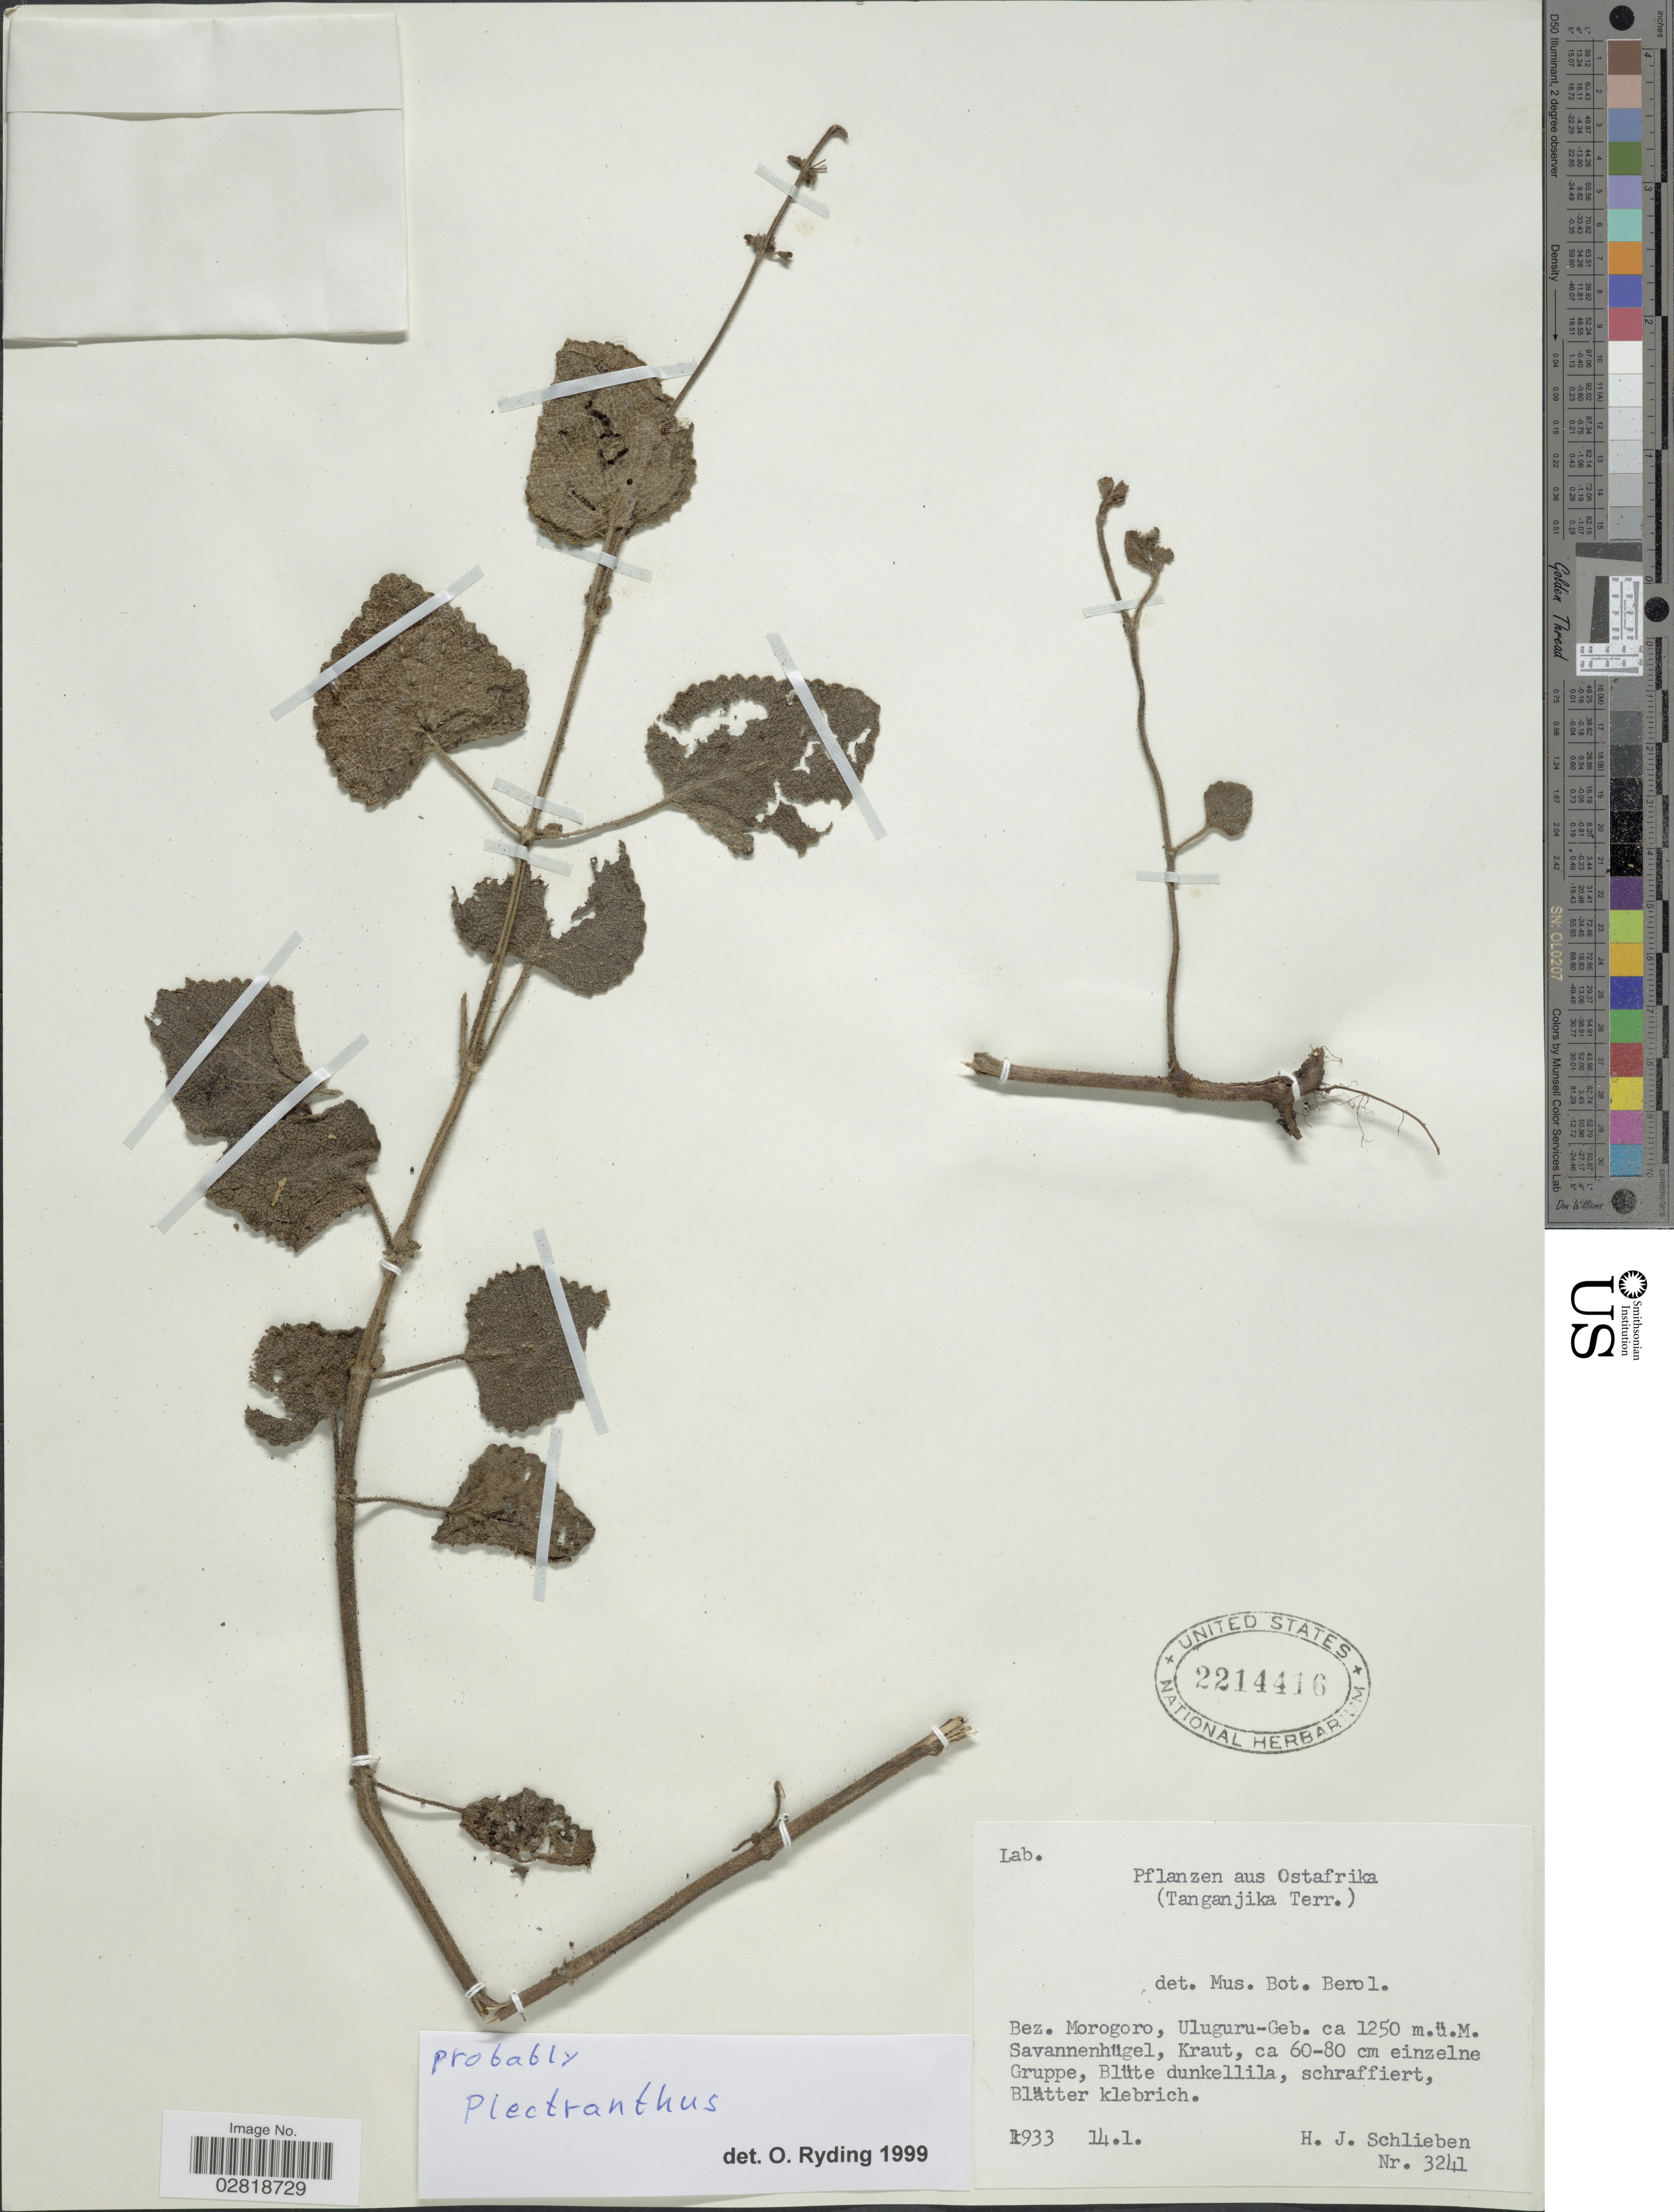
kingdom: Plantae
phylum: Tracheophyta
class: Magnoliopsida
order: Lamiales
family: Lamiaceae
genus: Plectranthus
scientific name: Plectranthus sp.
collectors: H. J. Schlieben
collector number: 3241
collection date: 1933-01-14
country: Tanzania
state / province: Morogoro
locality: Ostafrika (Tanganjika Terr.). Bez. Morogoro, Uluguru-Geb.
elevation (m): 1250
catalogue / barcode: US 2214416